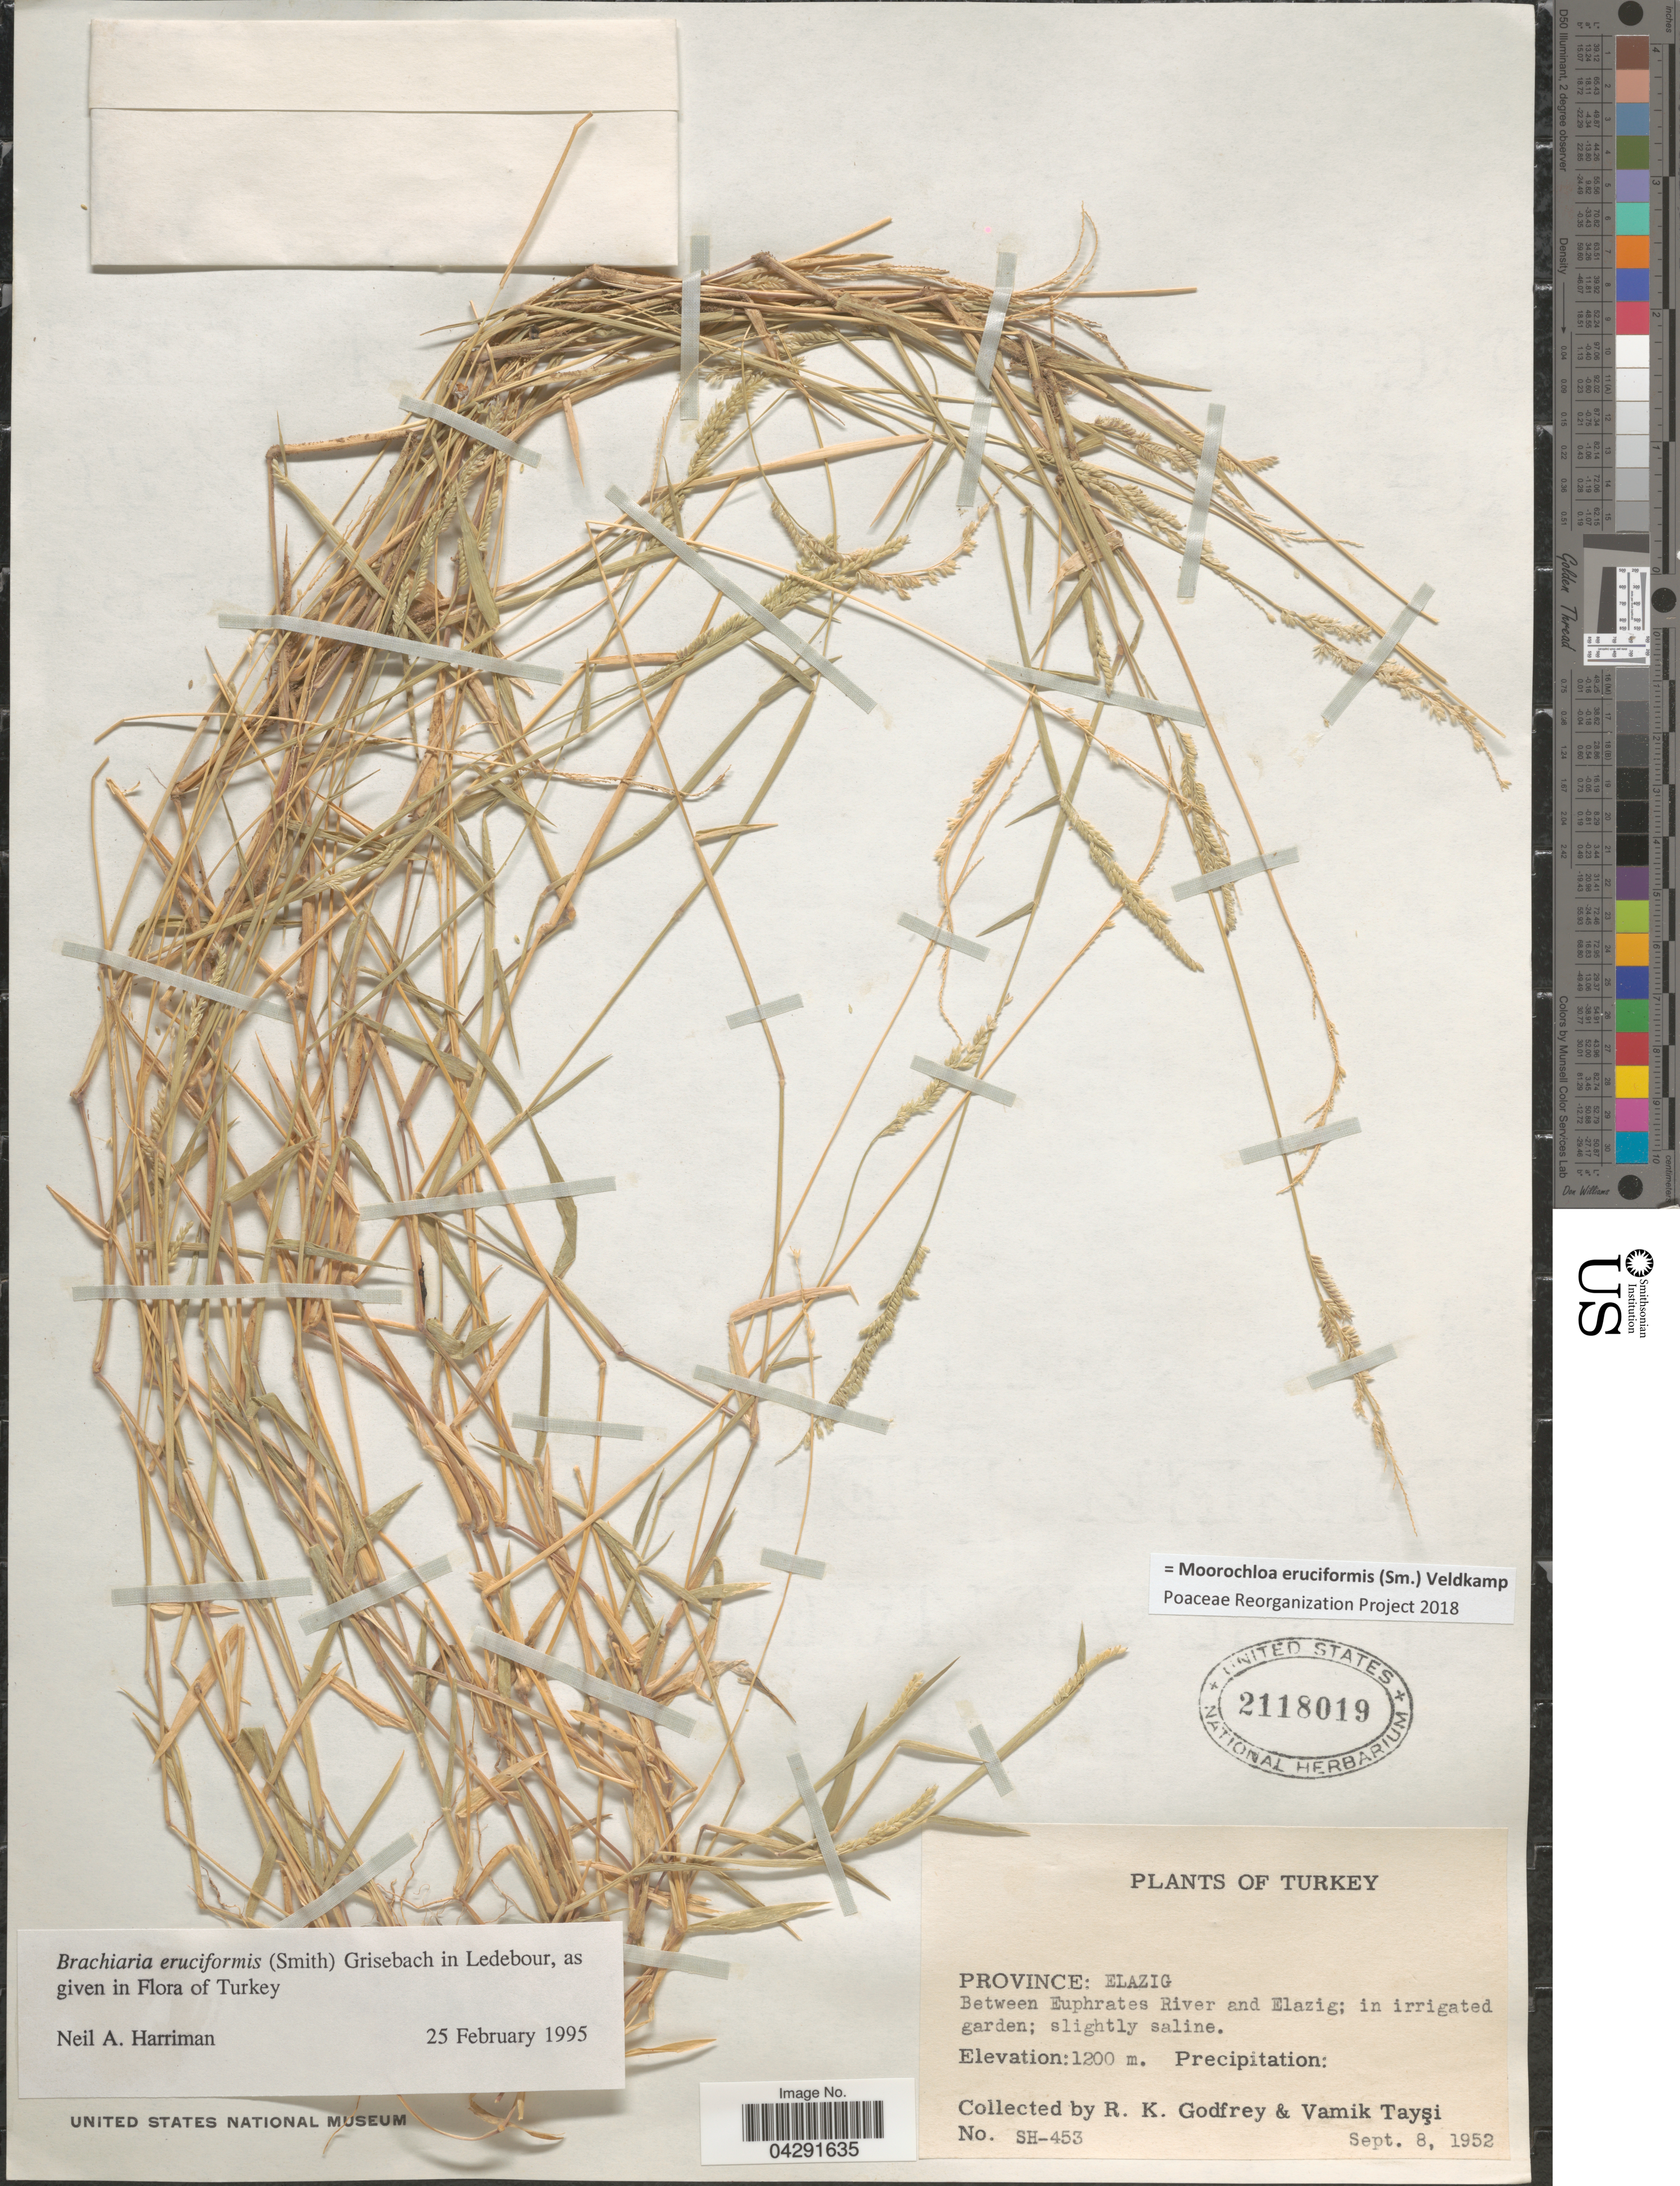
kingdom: Plantae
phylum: Tracheophyta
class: Liliopsida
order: Poales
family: Poaceae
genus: Moorochloa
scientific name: Moorochloa eruciformis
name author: (Sm.) Veldkamp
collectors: R. K. Godfrey & V. Taysi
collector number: SH-453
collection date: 1952-09-08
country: Turkey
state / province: Elazig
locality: Between Euphrates River and Elazig; in irrigated garden; slightly saline.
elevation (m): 1200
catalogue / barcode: US 2118019